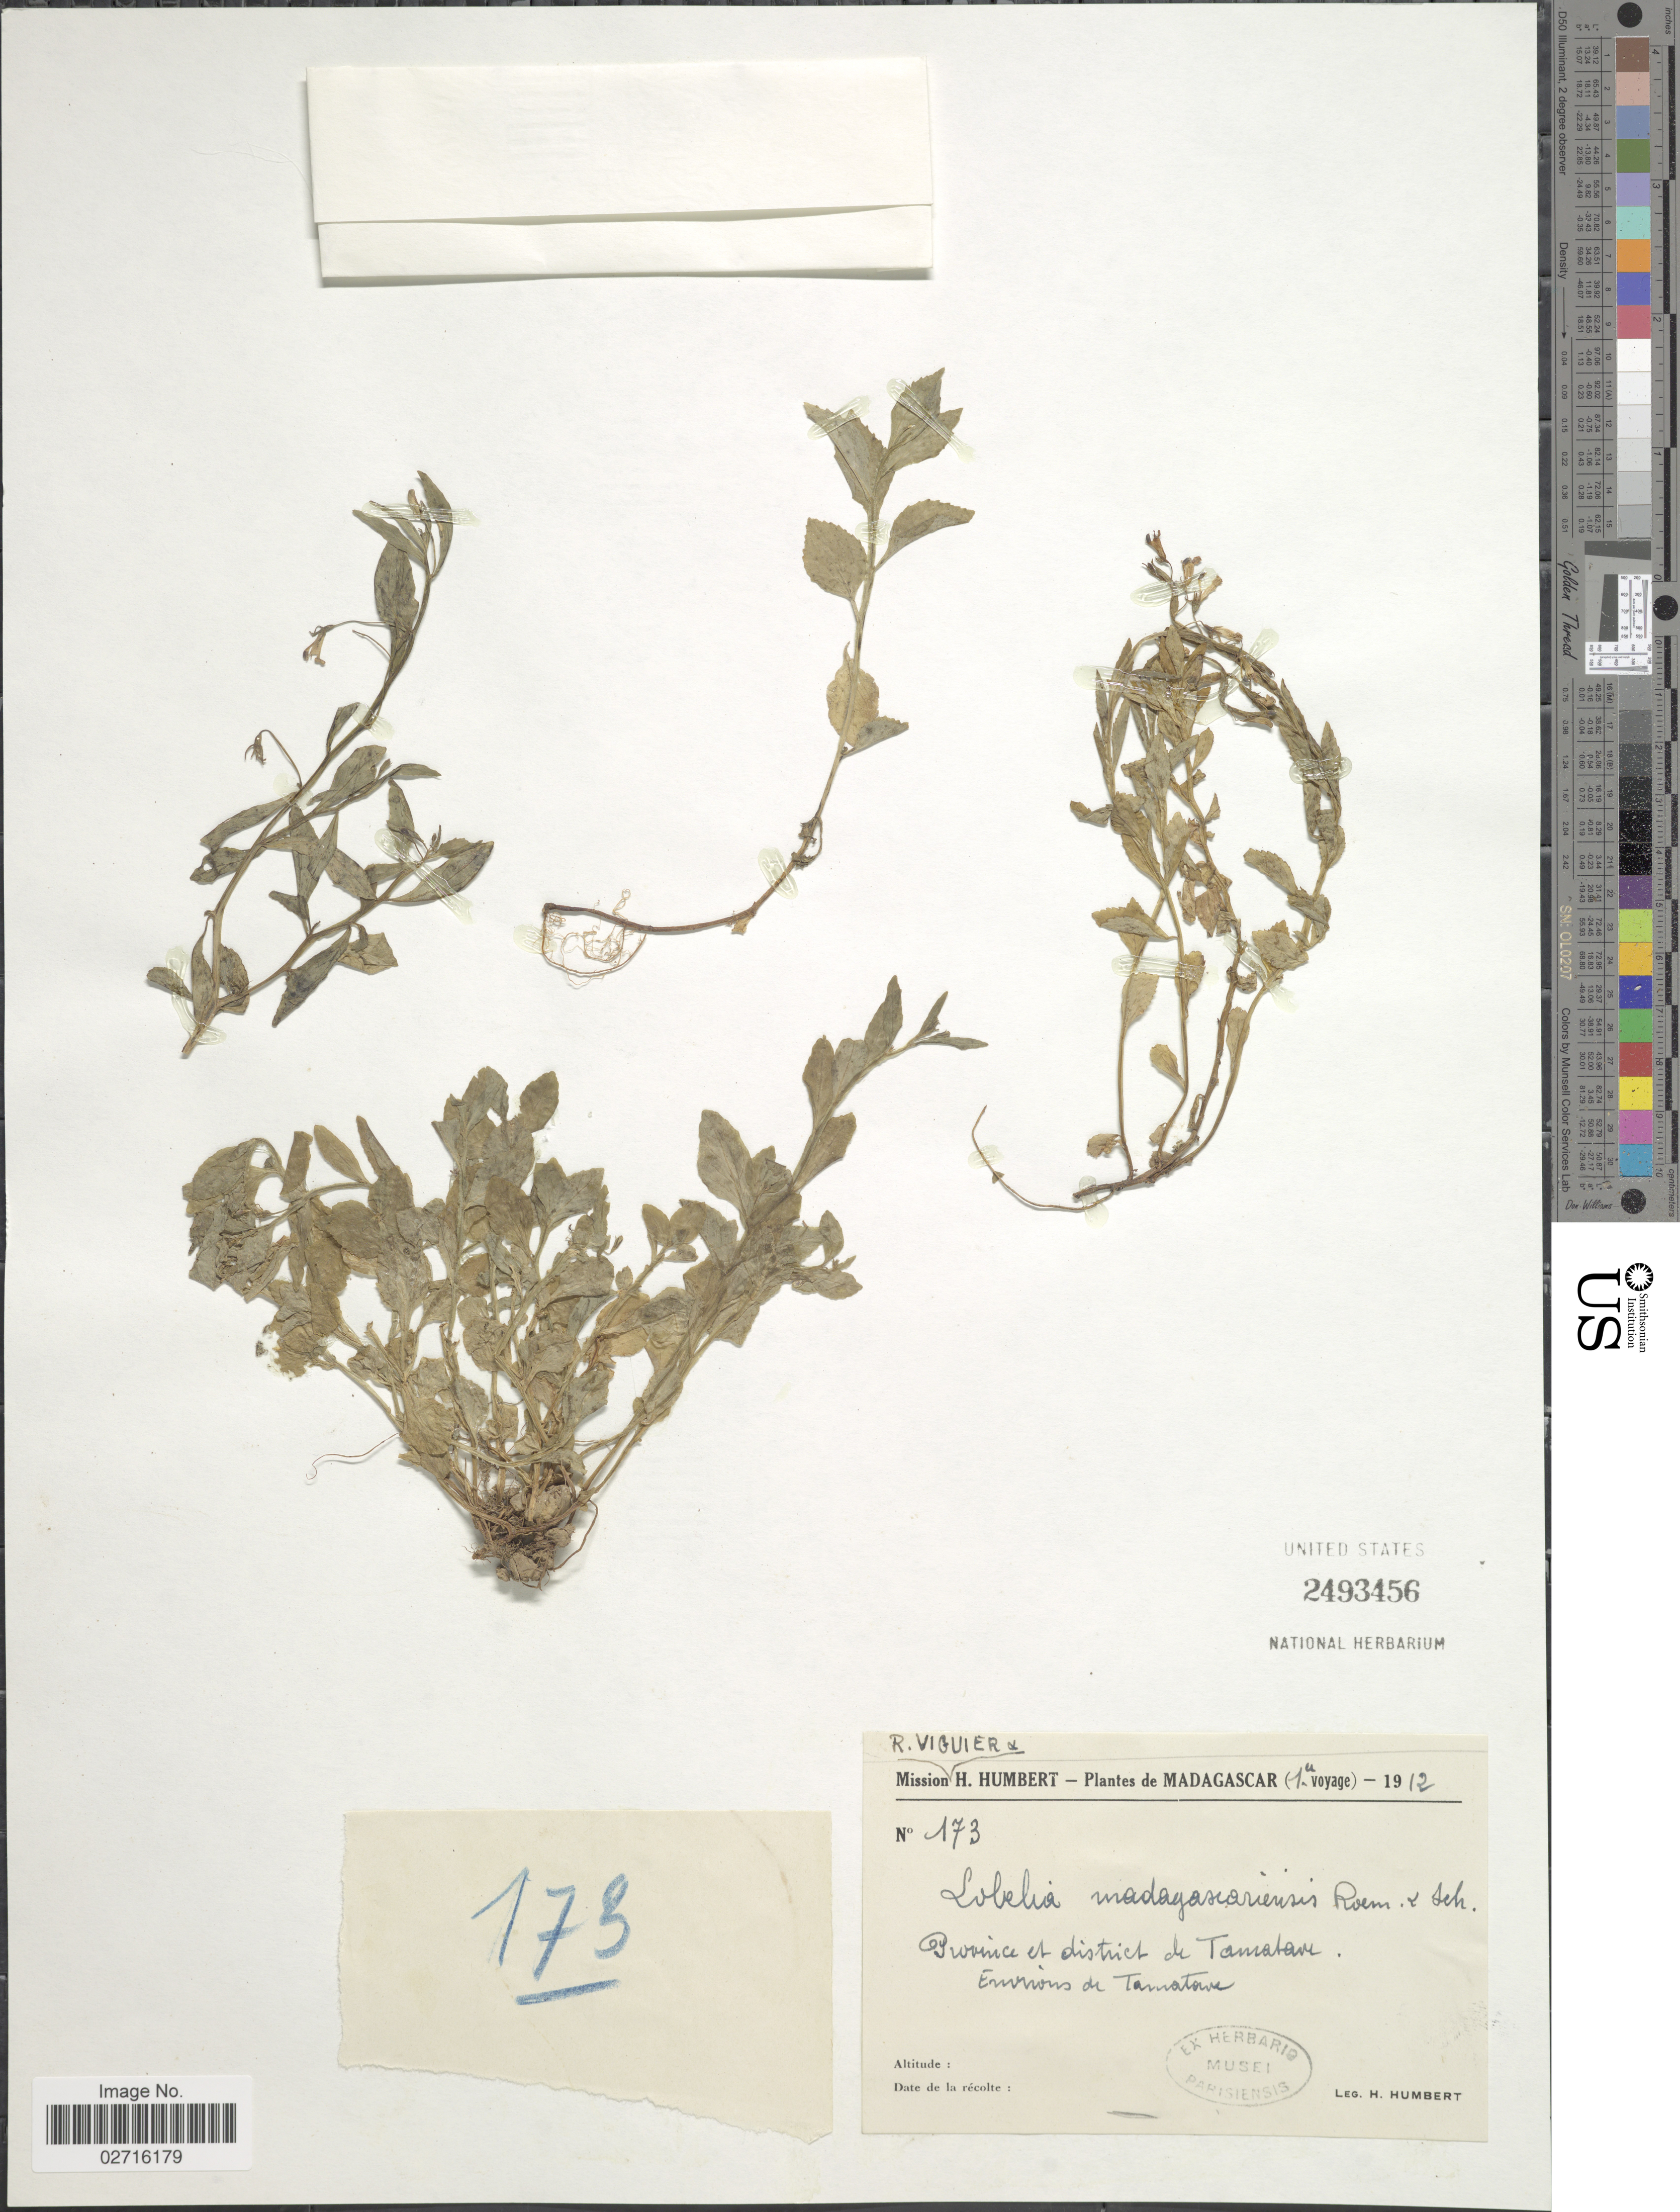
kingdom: Plantae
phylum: Tracheophyta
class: Magnoliopsida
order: Asterales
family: Campanulaceae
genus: Lobelia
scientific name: Lobelia madagascariensis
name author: Schult.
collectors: H. Humbert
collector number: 173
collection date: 1912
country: Madagascar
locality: Province et district de Tamatave, Environs de Tamatave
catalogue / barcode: US 2493456